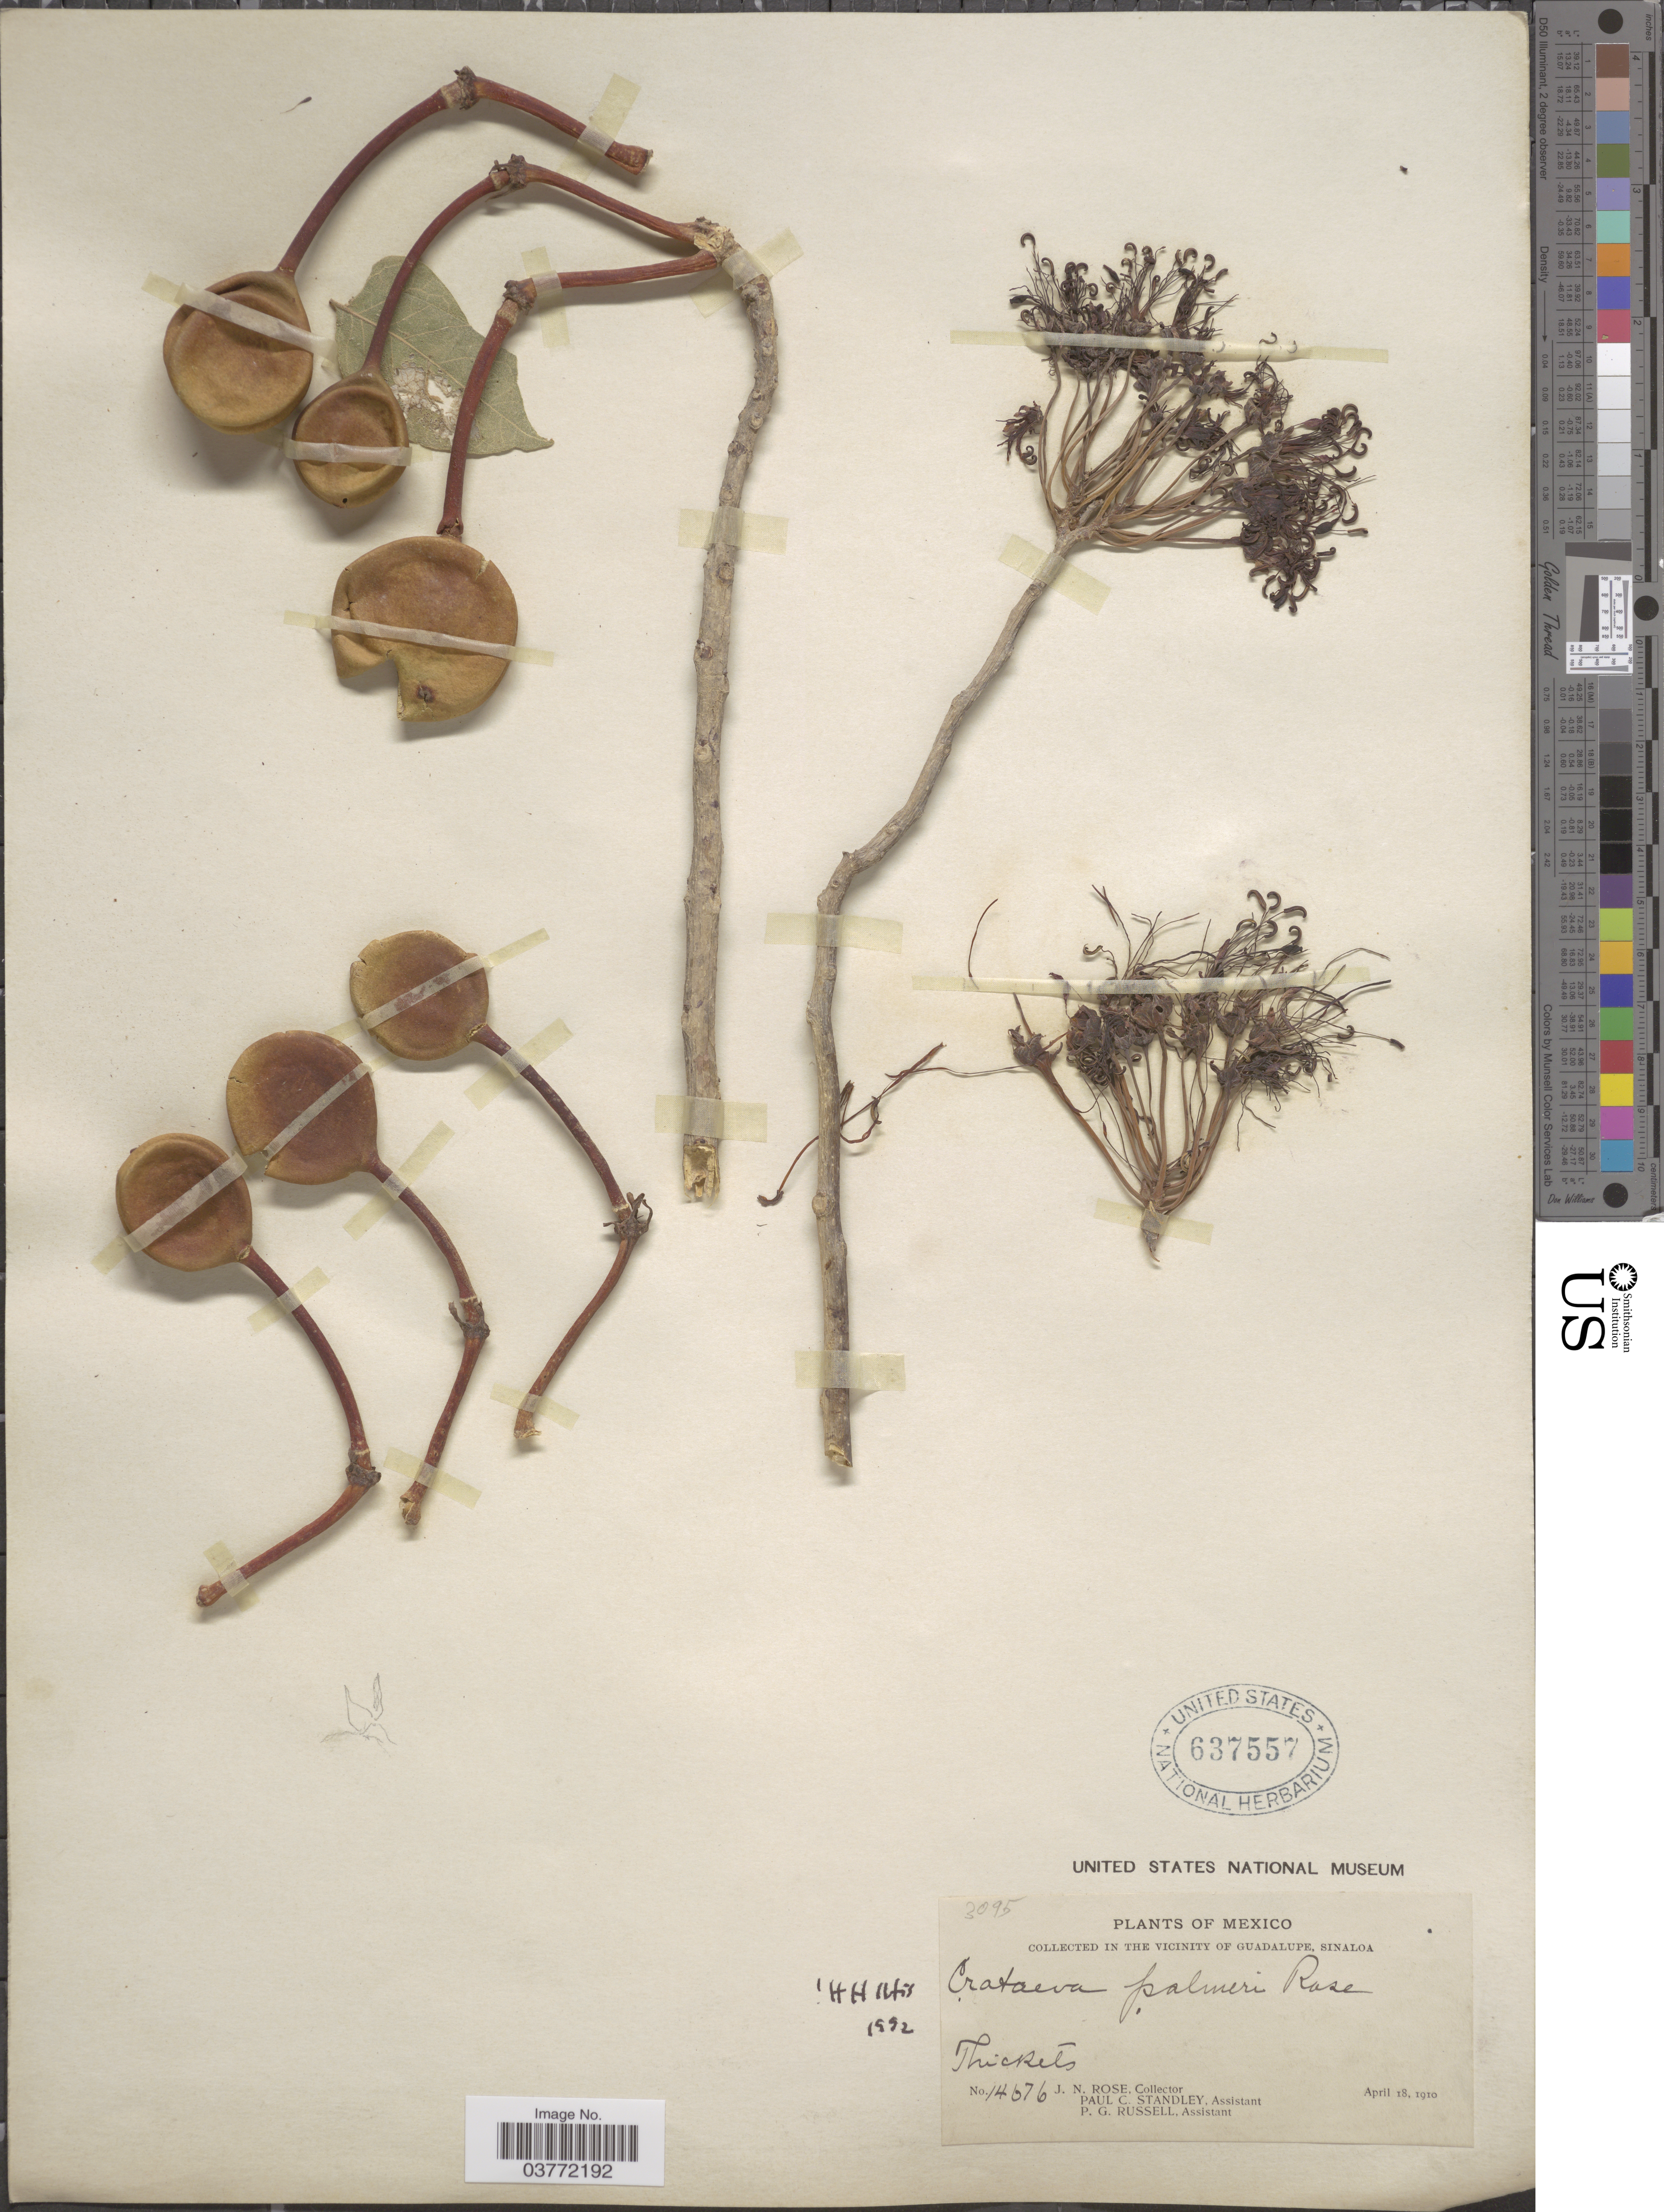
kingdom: Plantae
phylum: Tracheophyta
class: Magnoliopsida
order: Brassicales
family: Capparaceae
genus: Crateva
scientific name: Crateva palmeri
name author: Rose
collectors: J. N. Rose, P. C. Standley & P. G. Russell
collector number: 14676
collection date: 1910-04-18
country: Mexico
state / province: Sinaloa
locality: The Vicinity of Guadalupe. Thickets.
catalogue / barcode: US 637557